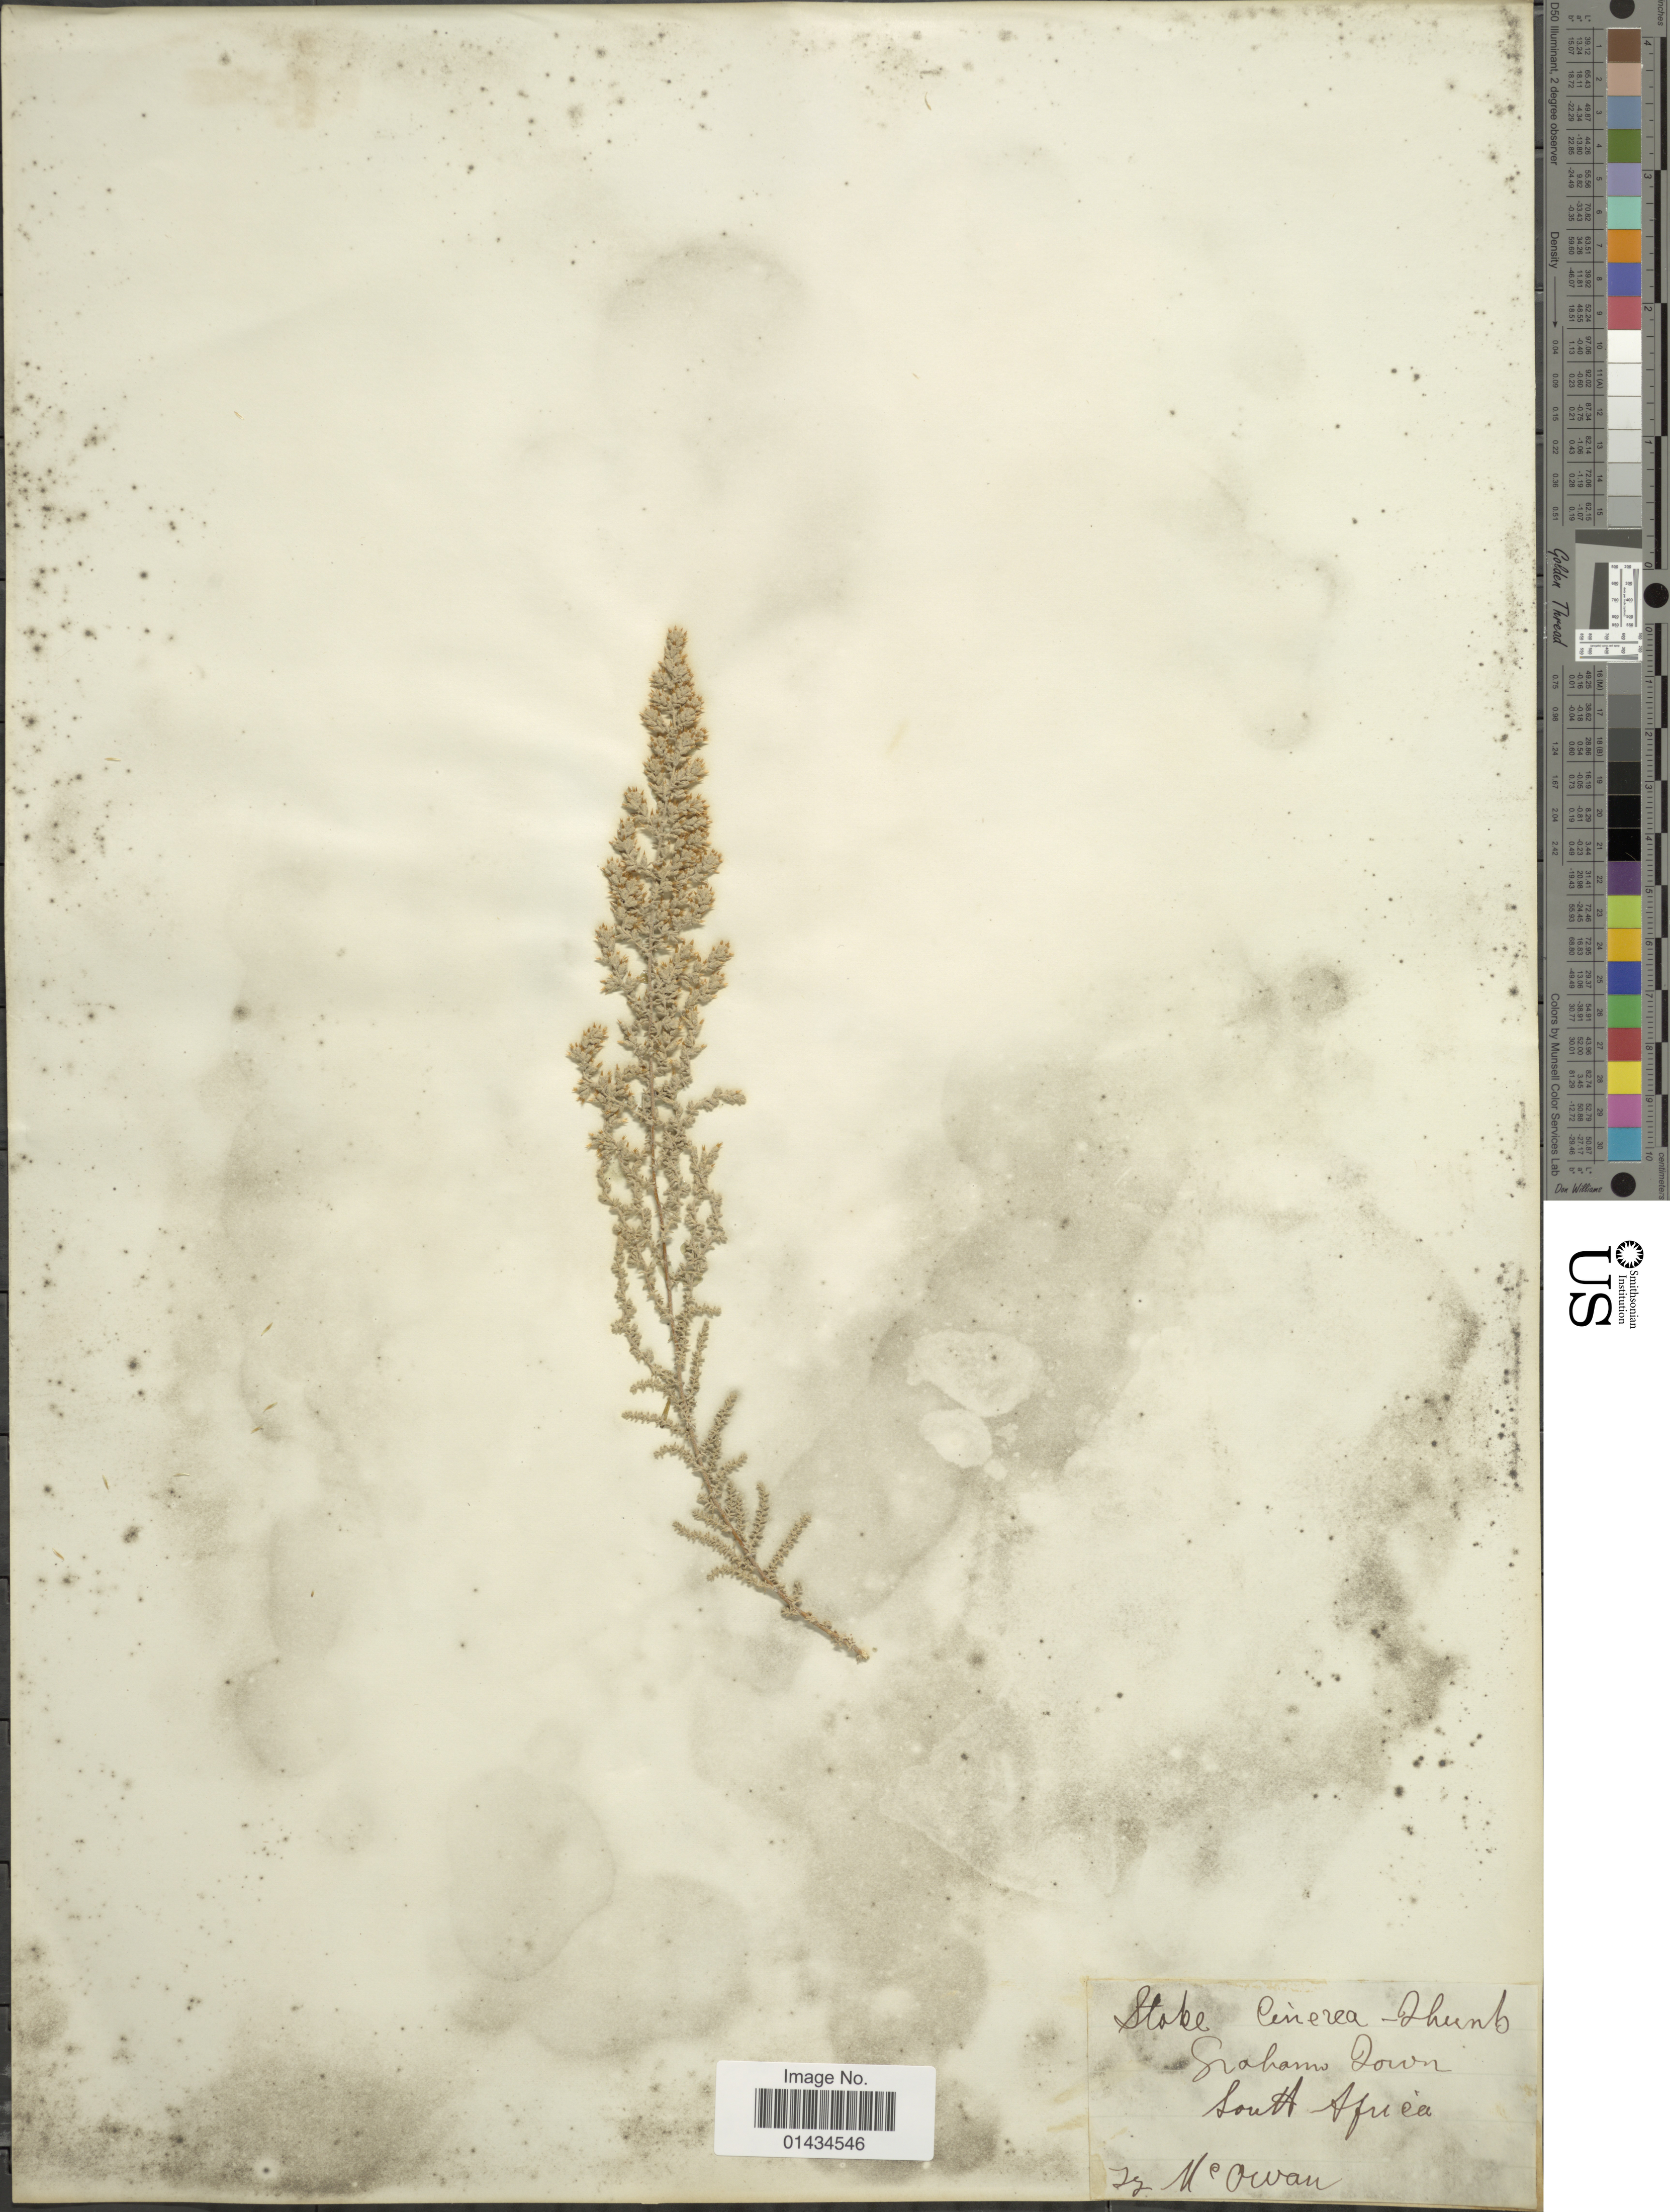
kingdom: Plantae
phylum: Tracheophyta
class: Magnoliopsida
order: Asterales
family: Asteraceae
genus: Stoebe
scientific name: Stoebe cinerea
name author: (L.) Thunb.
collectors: P. McOwan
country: South Africa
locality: Grahams Town